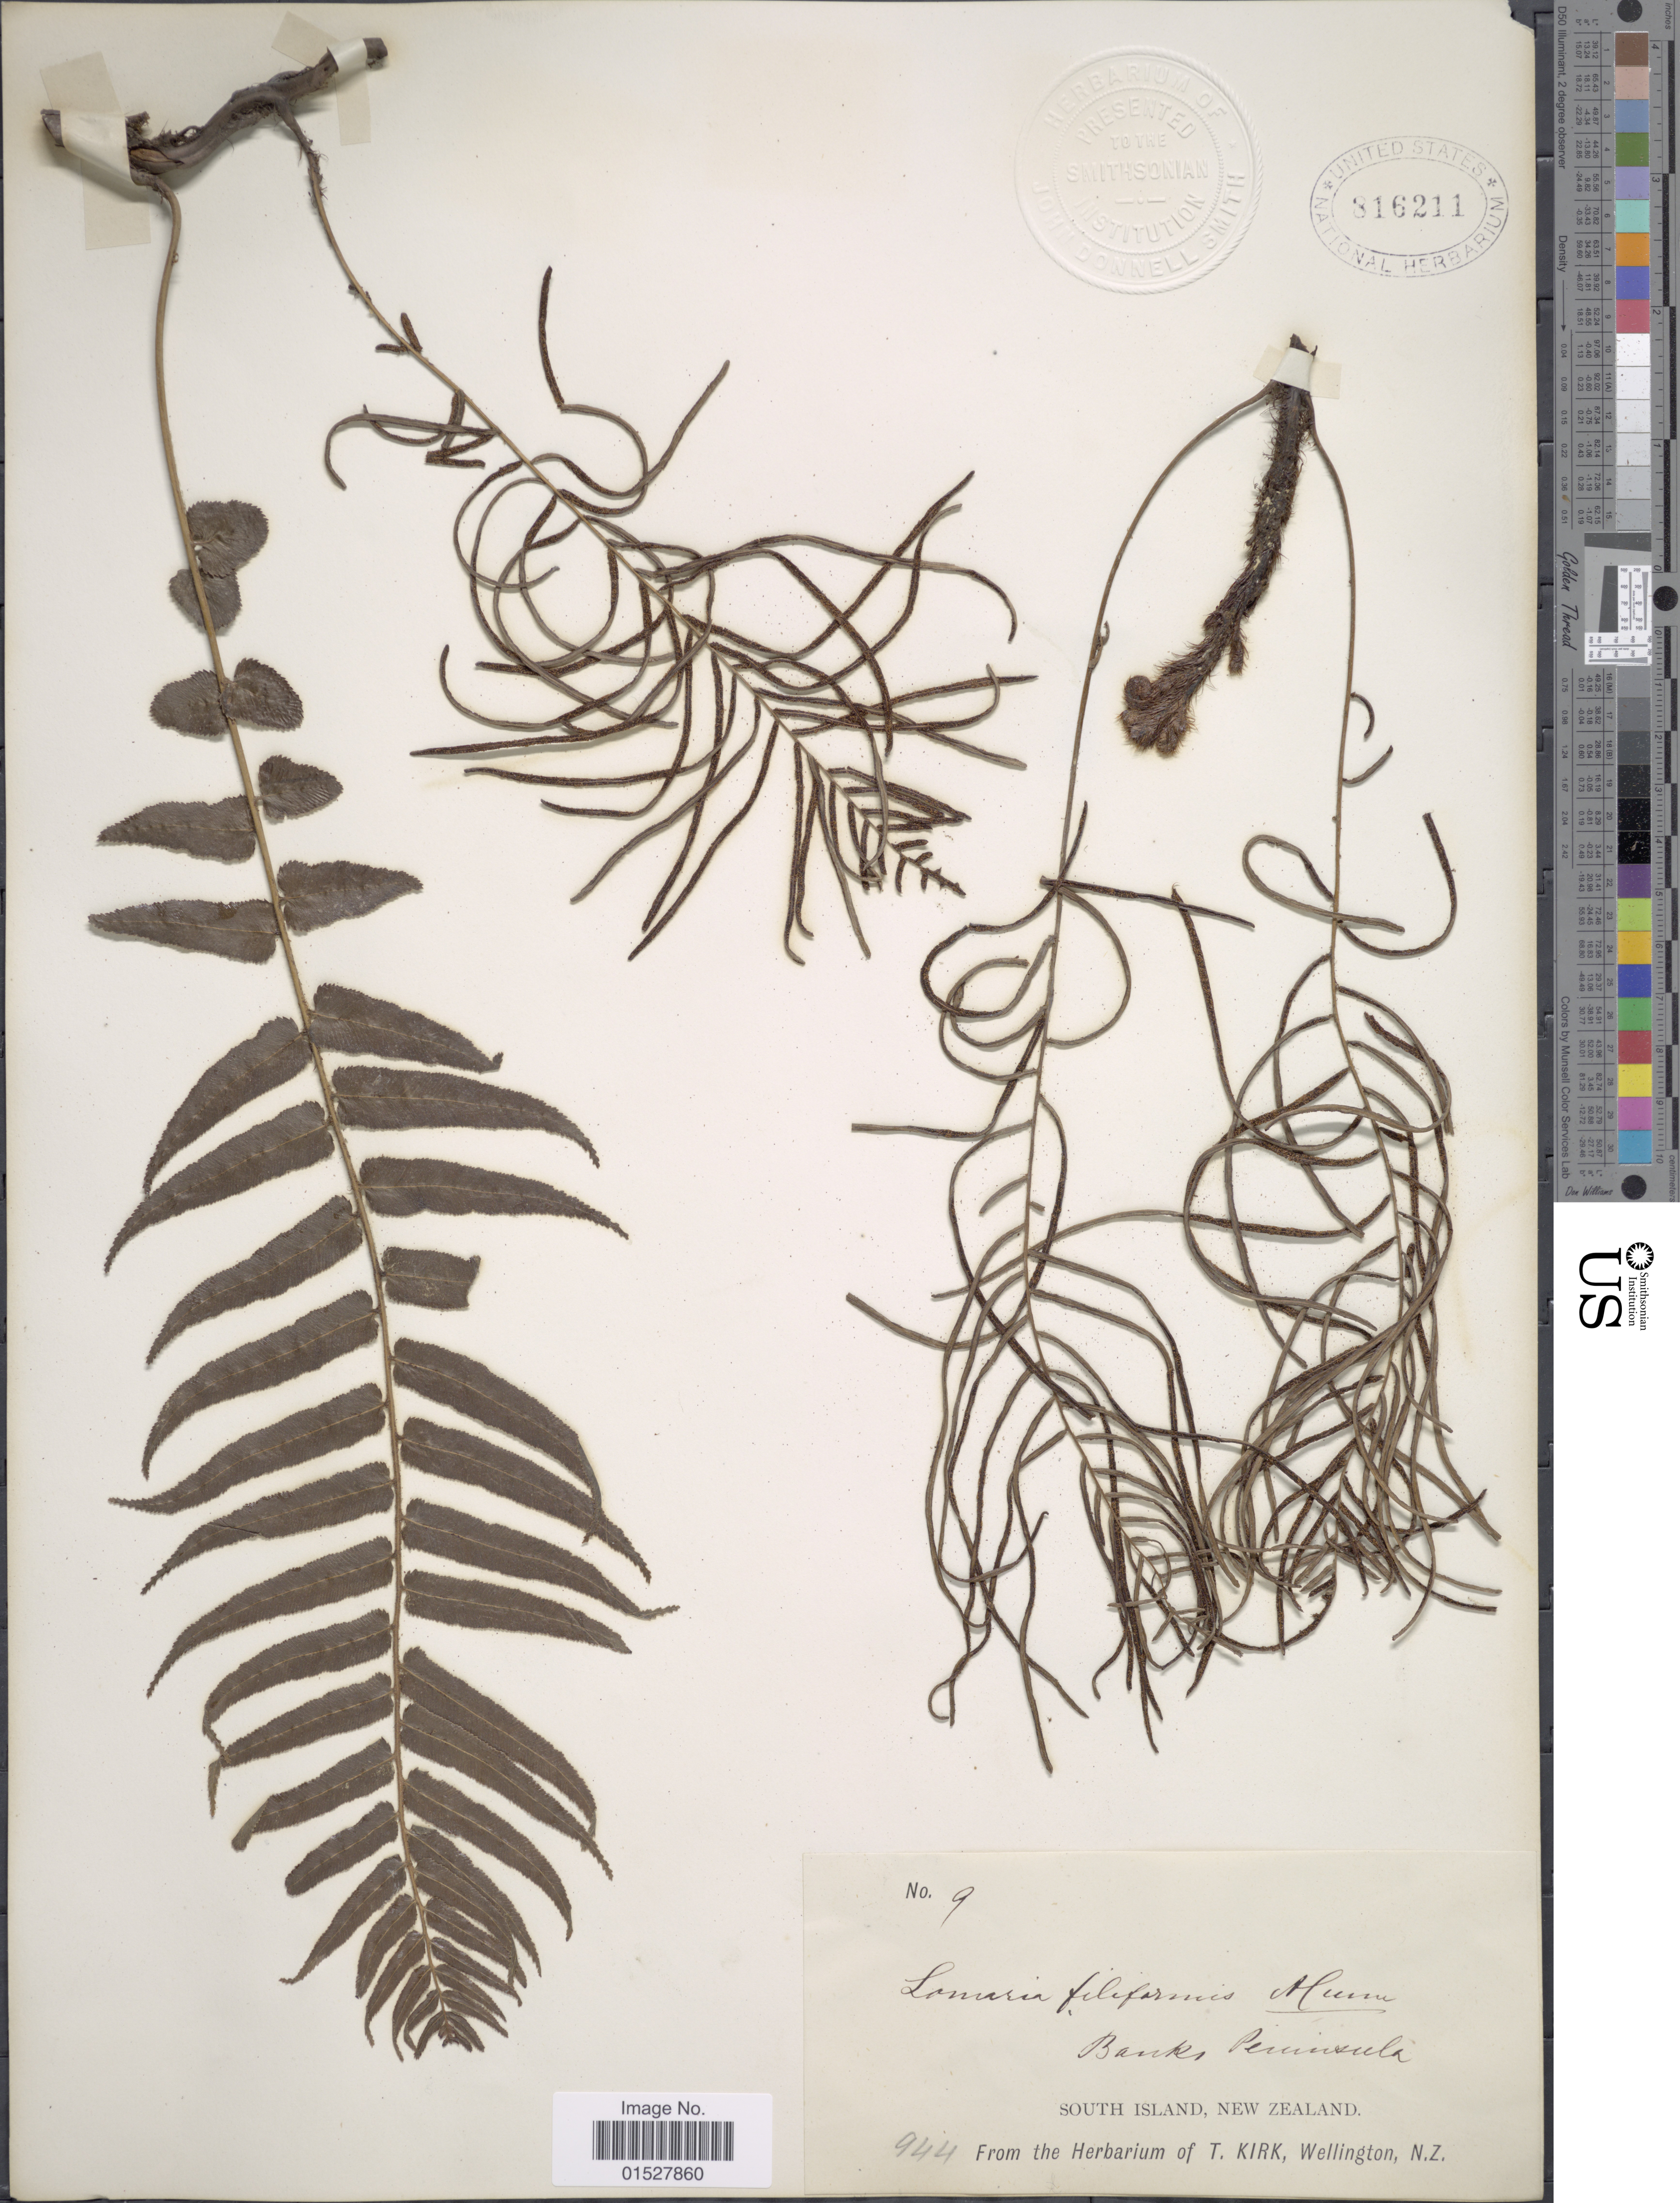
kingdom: Plantae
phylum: Tracheophyta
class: Polypodiopsida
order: Polypodiales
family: Blechnaceae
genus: Blechnum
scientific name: Blechnum filiforme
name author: (A. Cunn.) Ettingsh.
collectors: ex herb. T. Kirk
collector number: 9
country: New Zealand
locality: Banks, Peninsula, South Island.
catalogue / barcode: US 816211